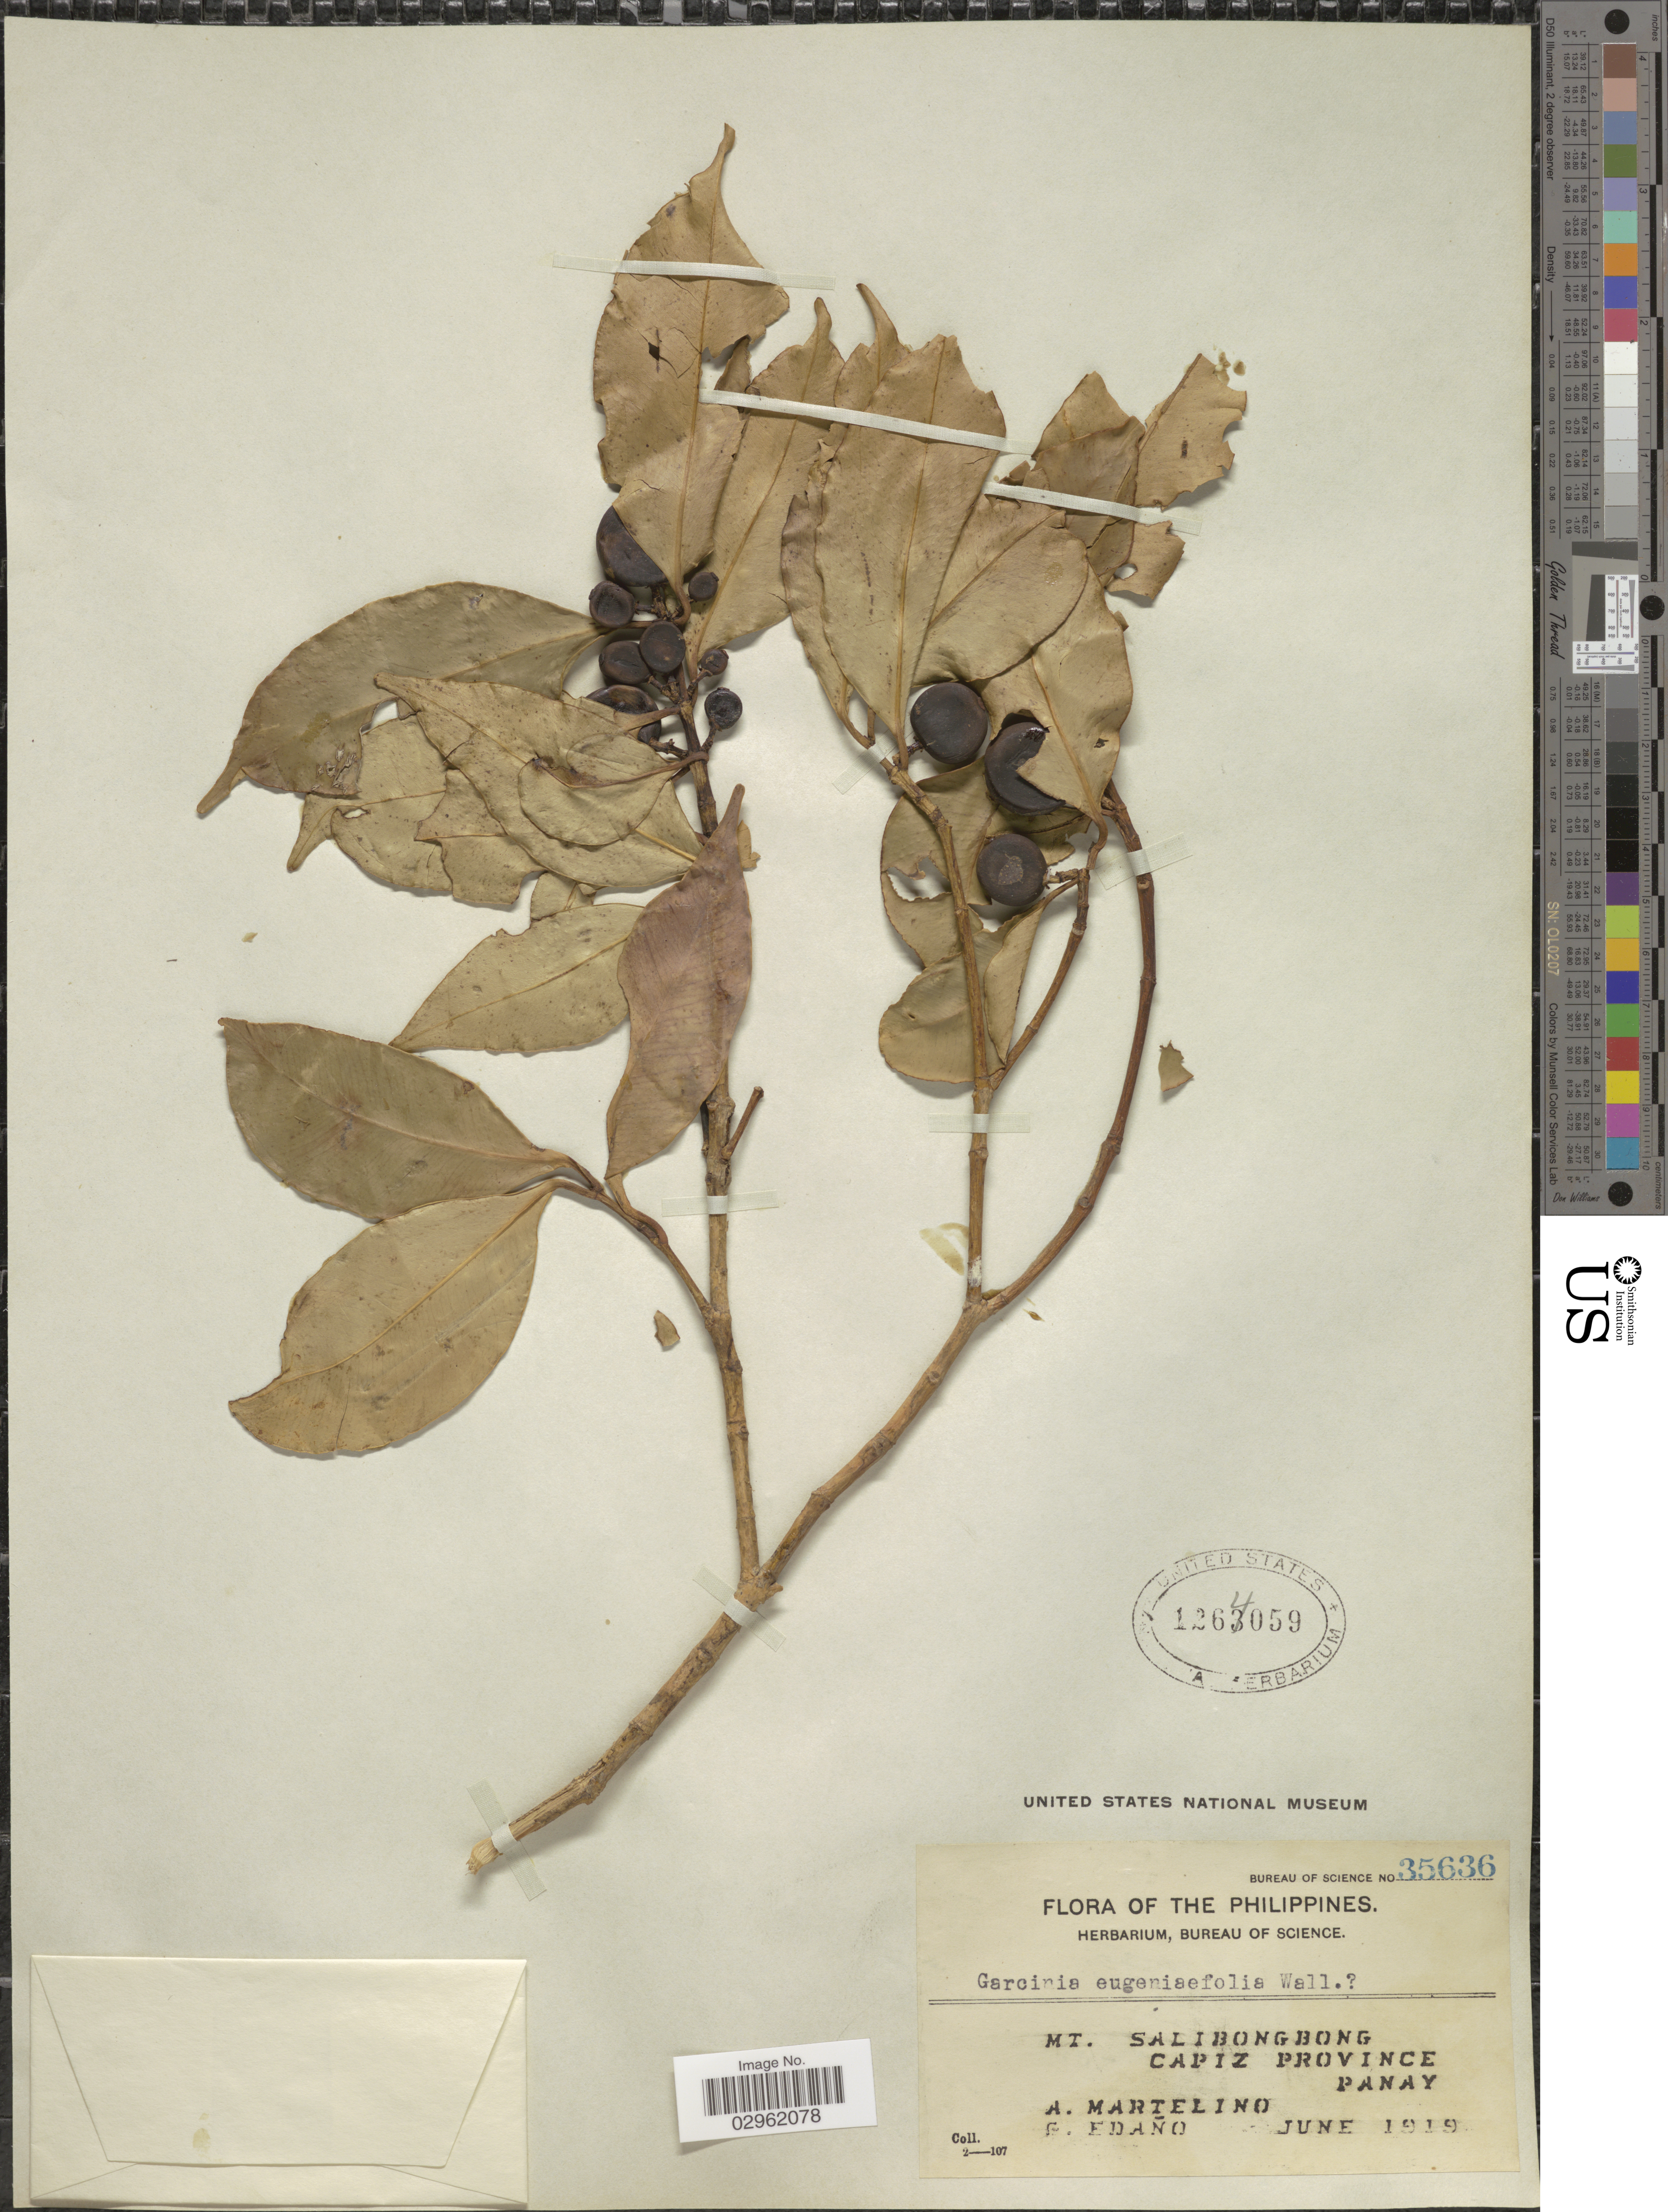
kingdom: Plantae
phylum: Tracheophyta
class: Magnoliopsida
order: Malpighiales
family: Clusiaceae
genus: Garcinia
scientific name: Garcinia brevirostris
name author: Scheff.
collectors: A. Martelino & G. Edaño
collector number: Bureau of Science 35636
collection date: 1919-06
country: Philippines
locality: Mt. Salibongbong. Capiz Province. Panay.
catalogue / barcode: US 1264059